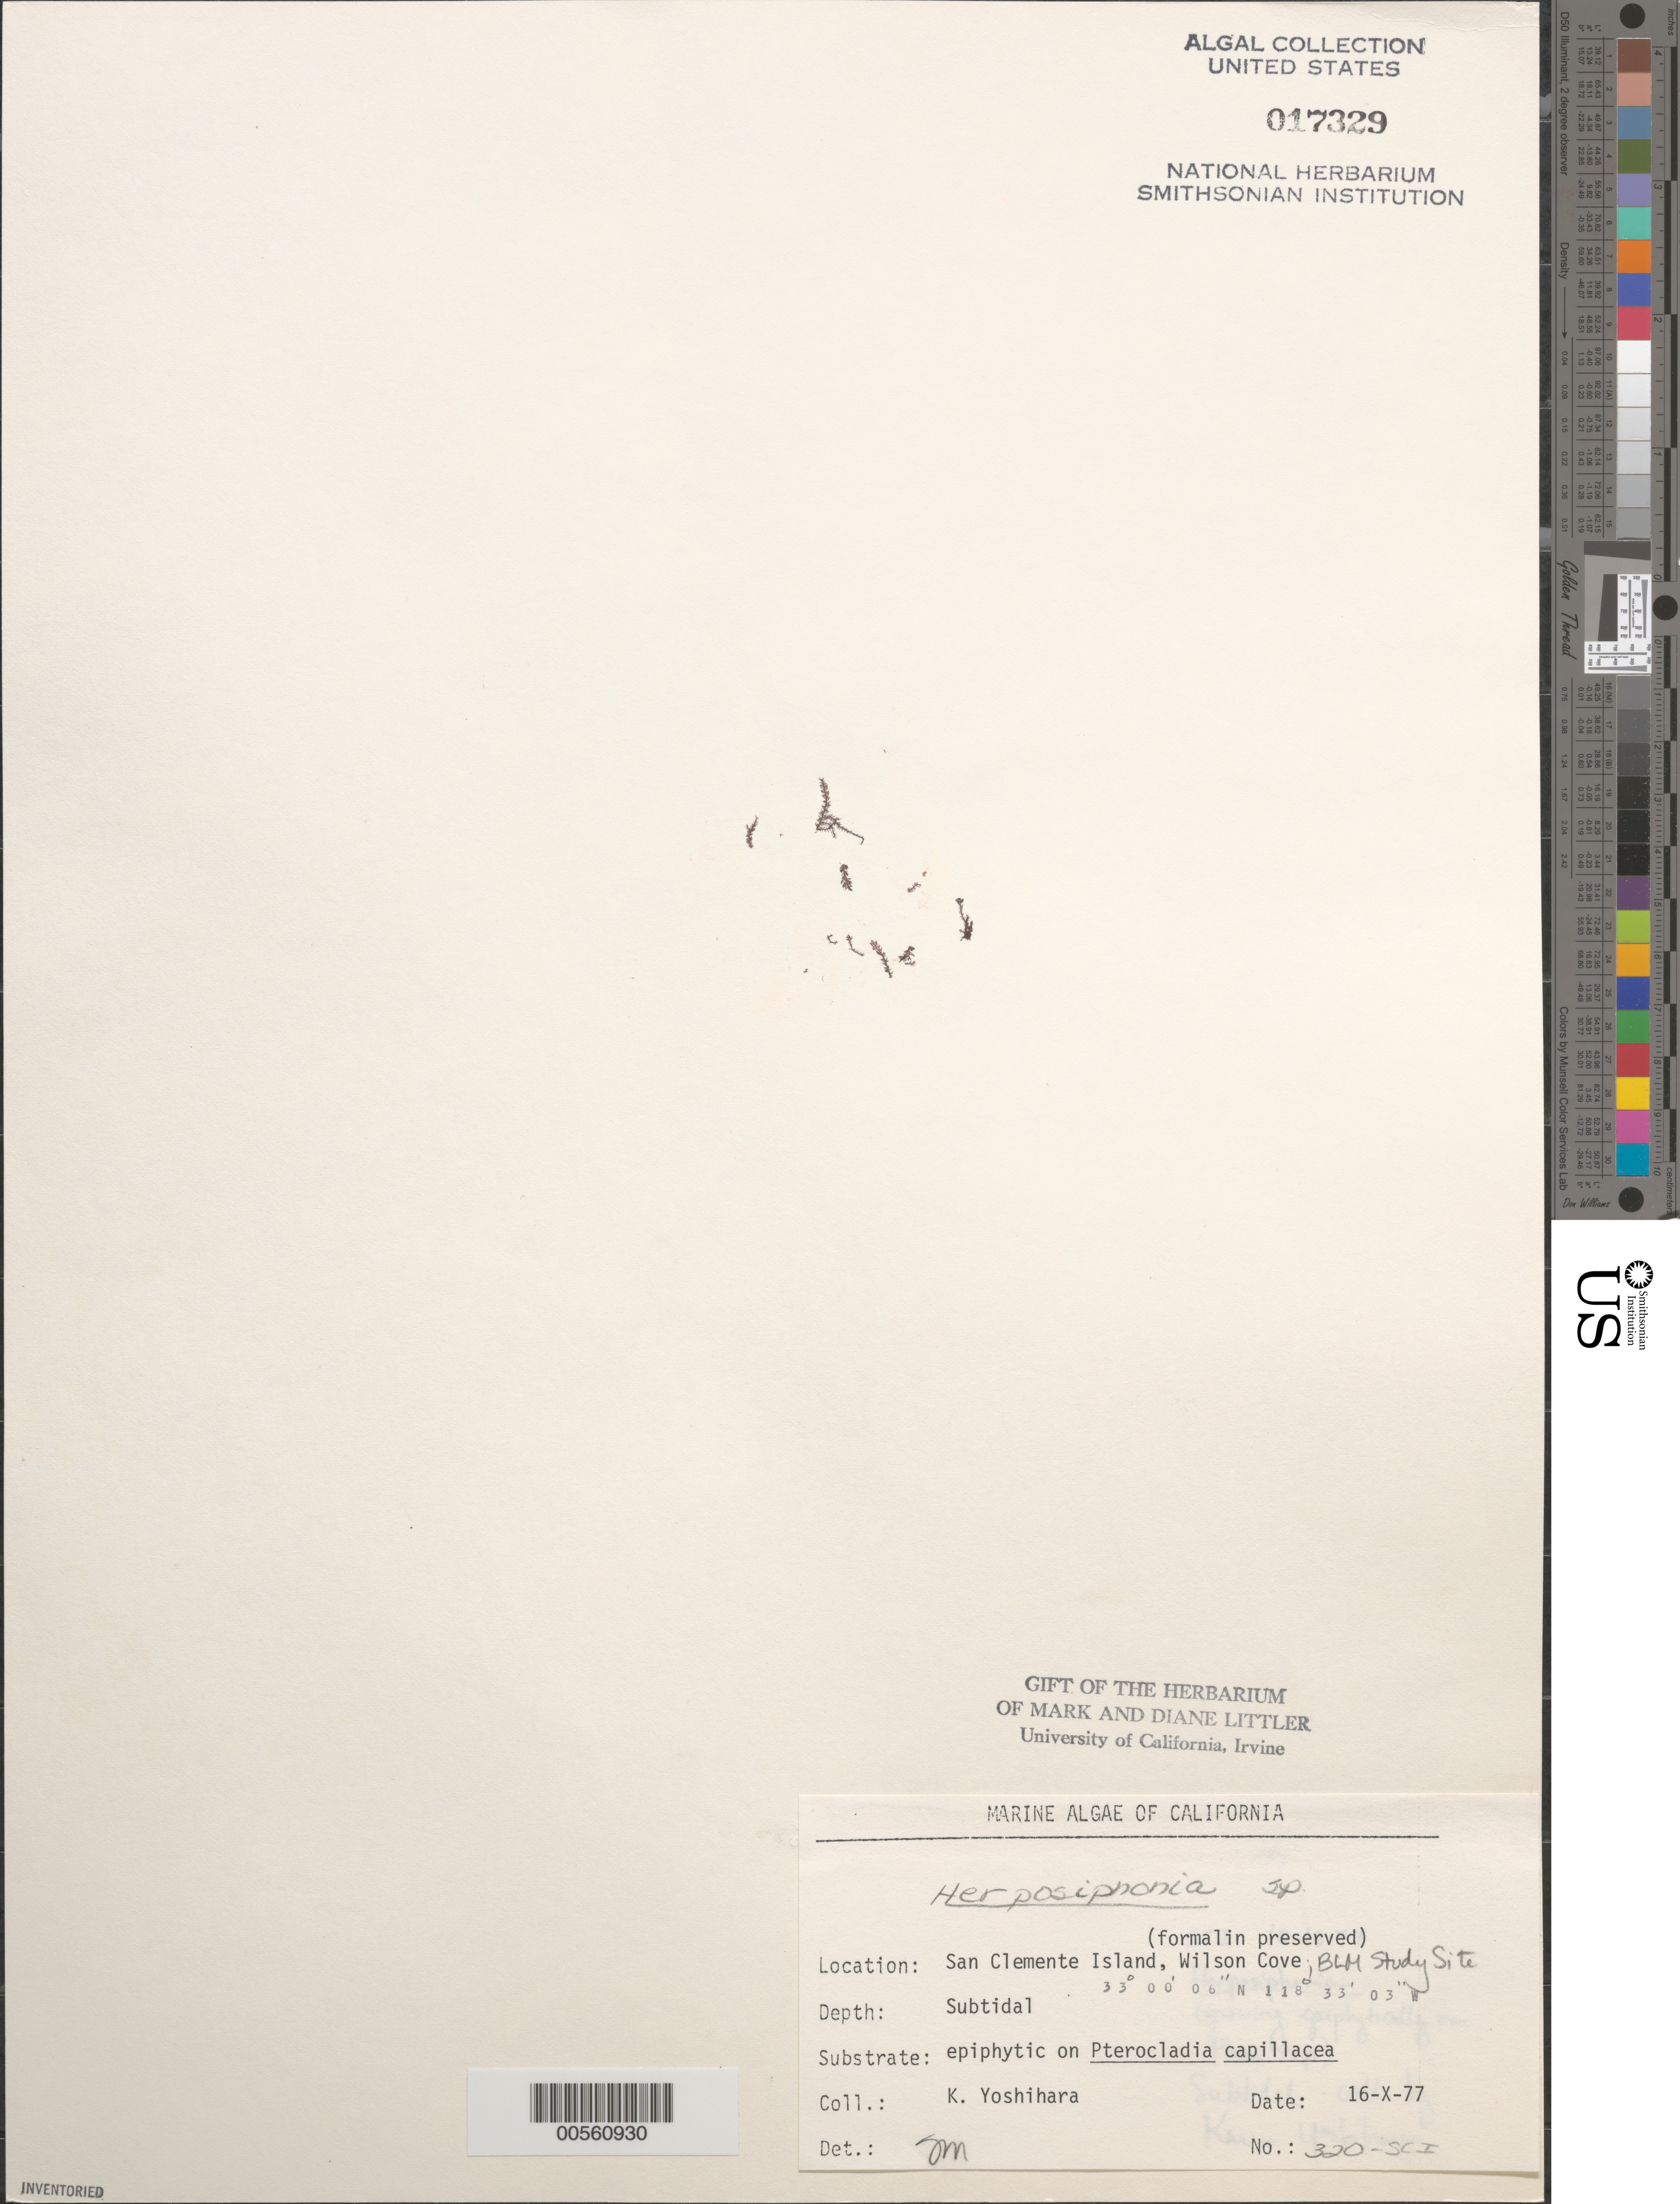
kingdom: Plantae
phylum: Rhodophyta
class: Florideophyceae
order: Ceramiales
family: Rhodomelaceae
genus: Herposiphonia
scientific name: Herposiphonia sp.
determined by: Murray, S. N.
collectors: K. Yoshihara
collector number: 320-sci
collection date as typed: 16 Oct 1977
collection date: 1977-10-16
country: United States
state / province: California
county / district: Los Angeles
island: San Clemente Island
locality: Wilson Cove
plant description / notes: BLM-SOCALBIGHT Rocky Intertidal Survey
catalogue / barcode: US 17329